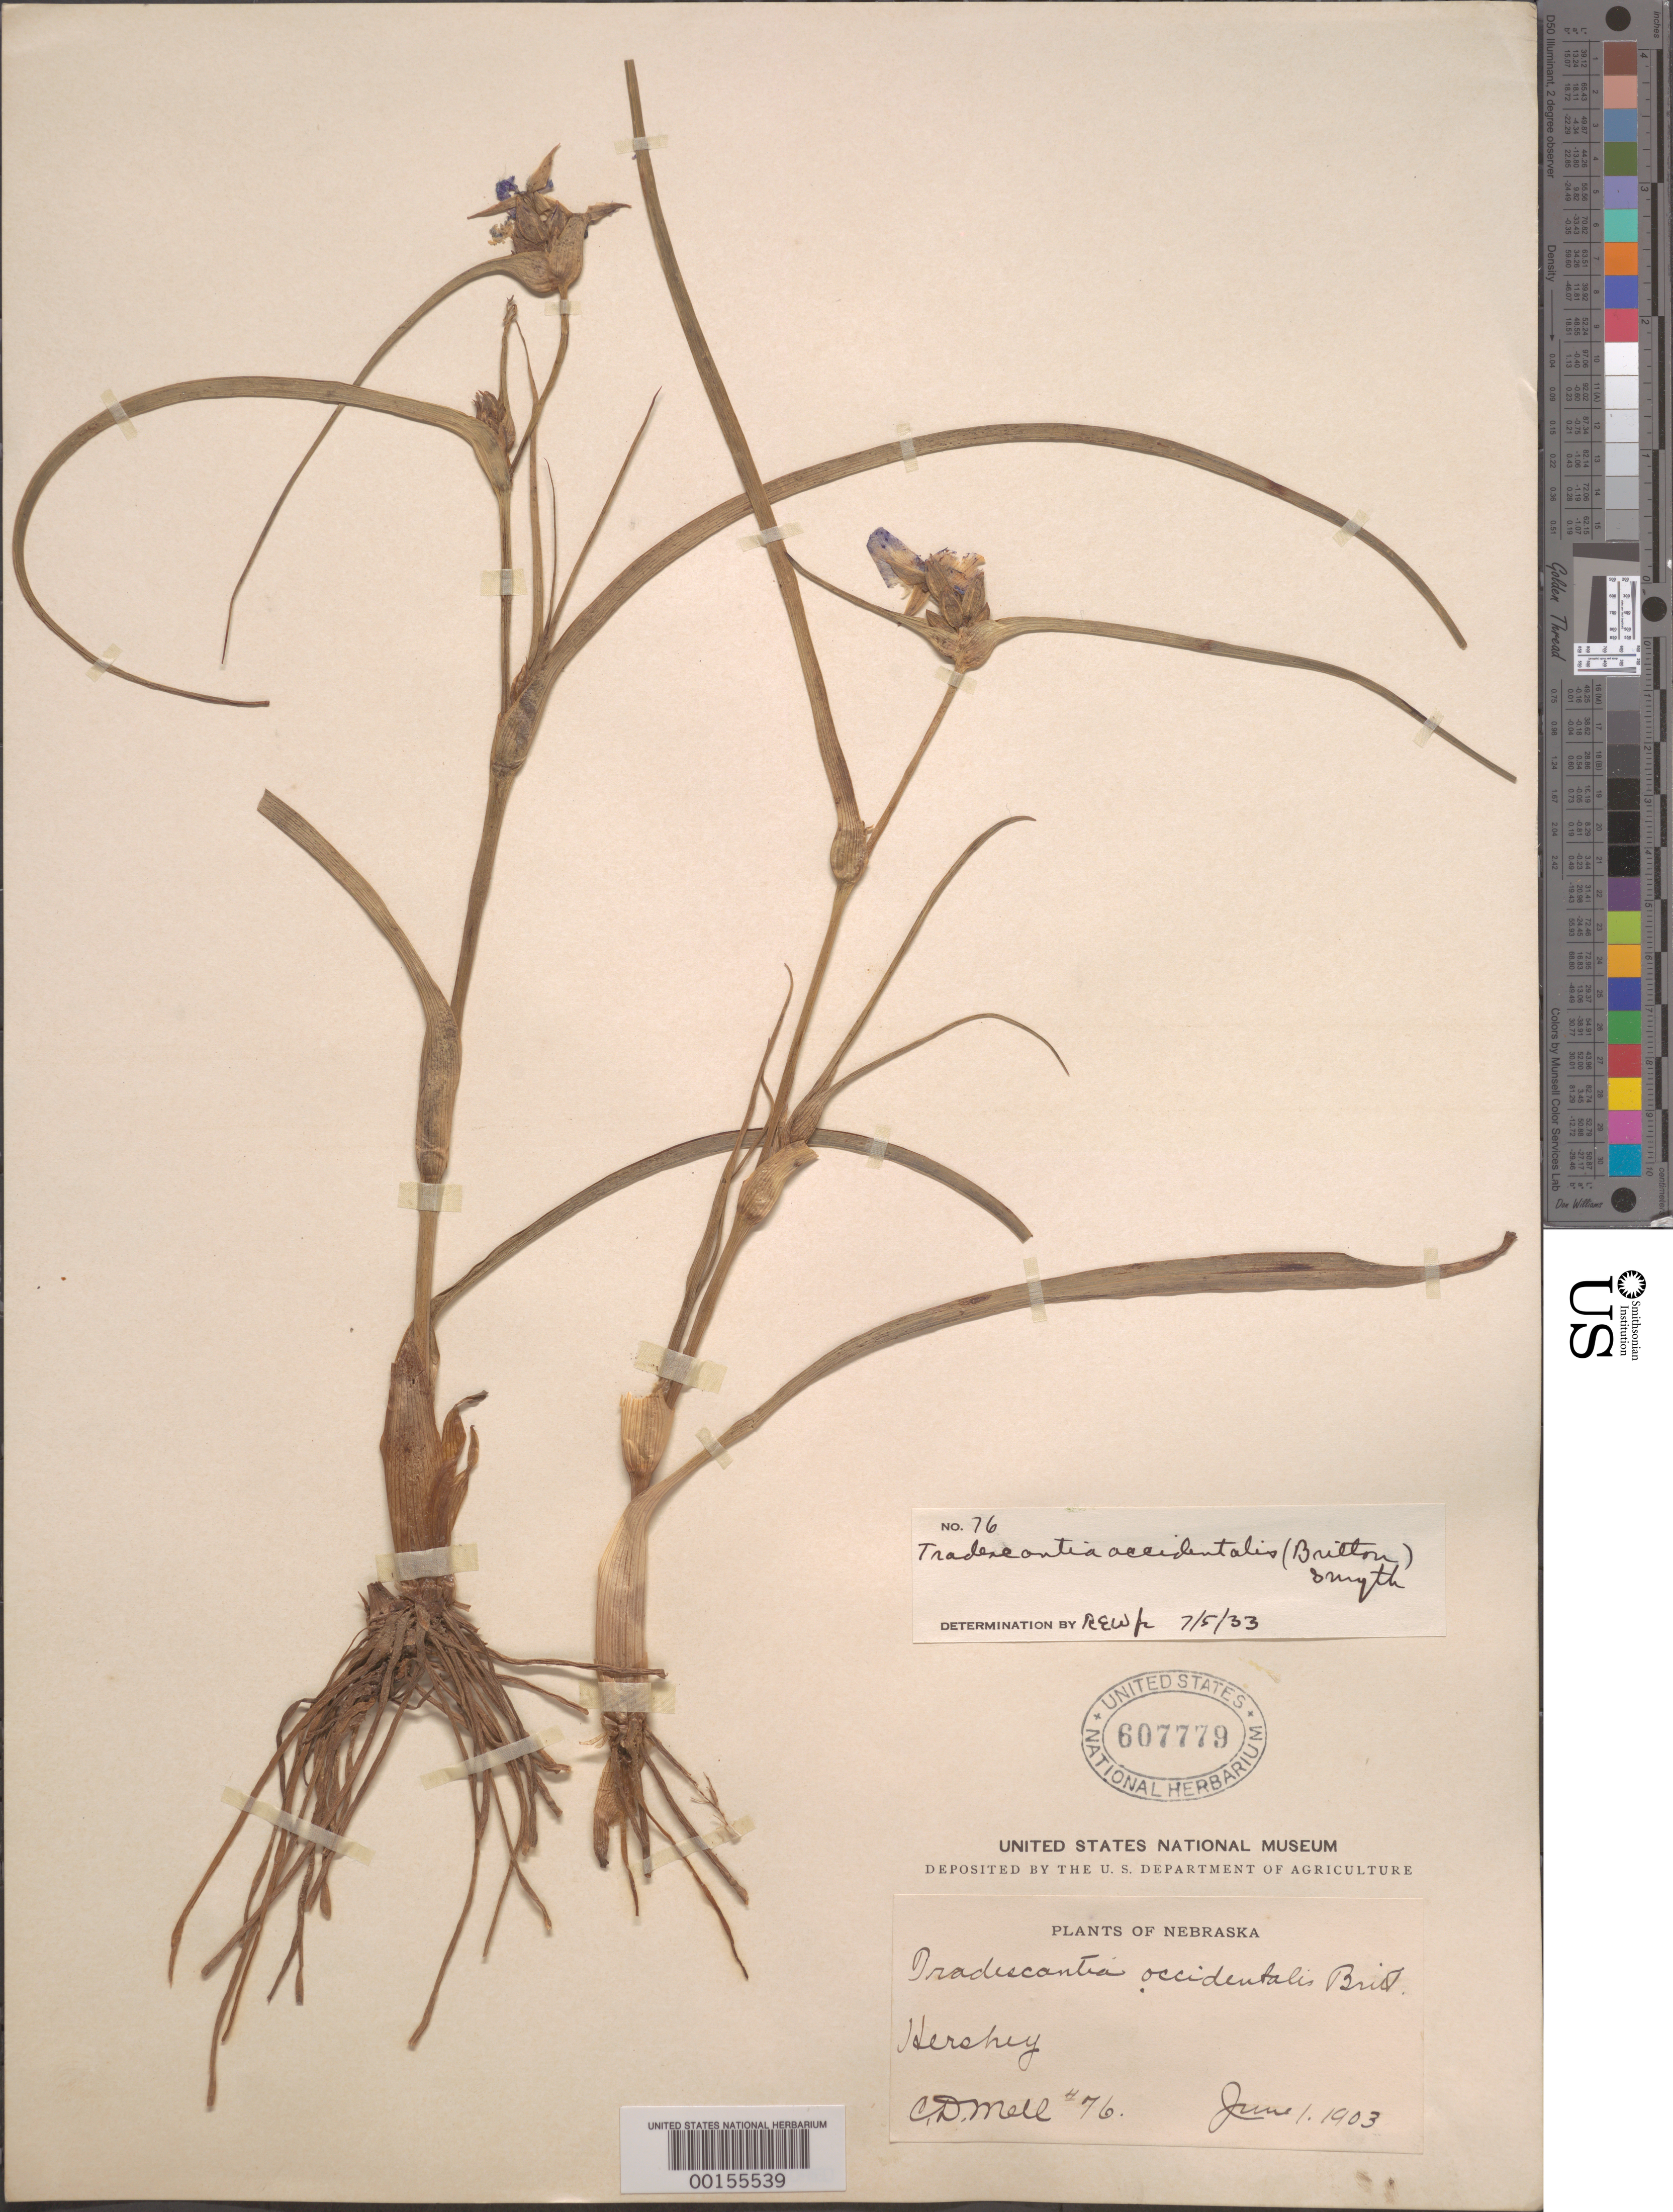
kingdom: Plantae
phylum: Tracheophyta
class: Liliopsida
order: Commelinales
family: Commelinaceae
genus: Tradescantia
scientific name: Tradescantia occidentalis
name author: (Britton) Smyth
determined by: Woodson, R. E., Jr.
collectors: C. D. Mell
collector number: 76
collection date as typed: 01 Jun 1903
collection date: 1903-06-01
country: United States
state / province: Nebraska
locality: Hershey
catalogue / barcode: US 607779